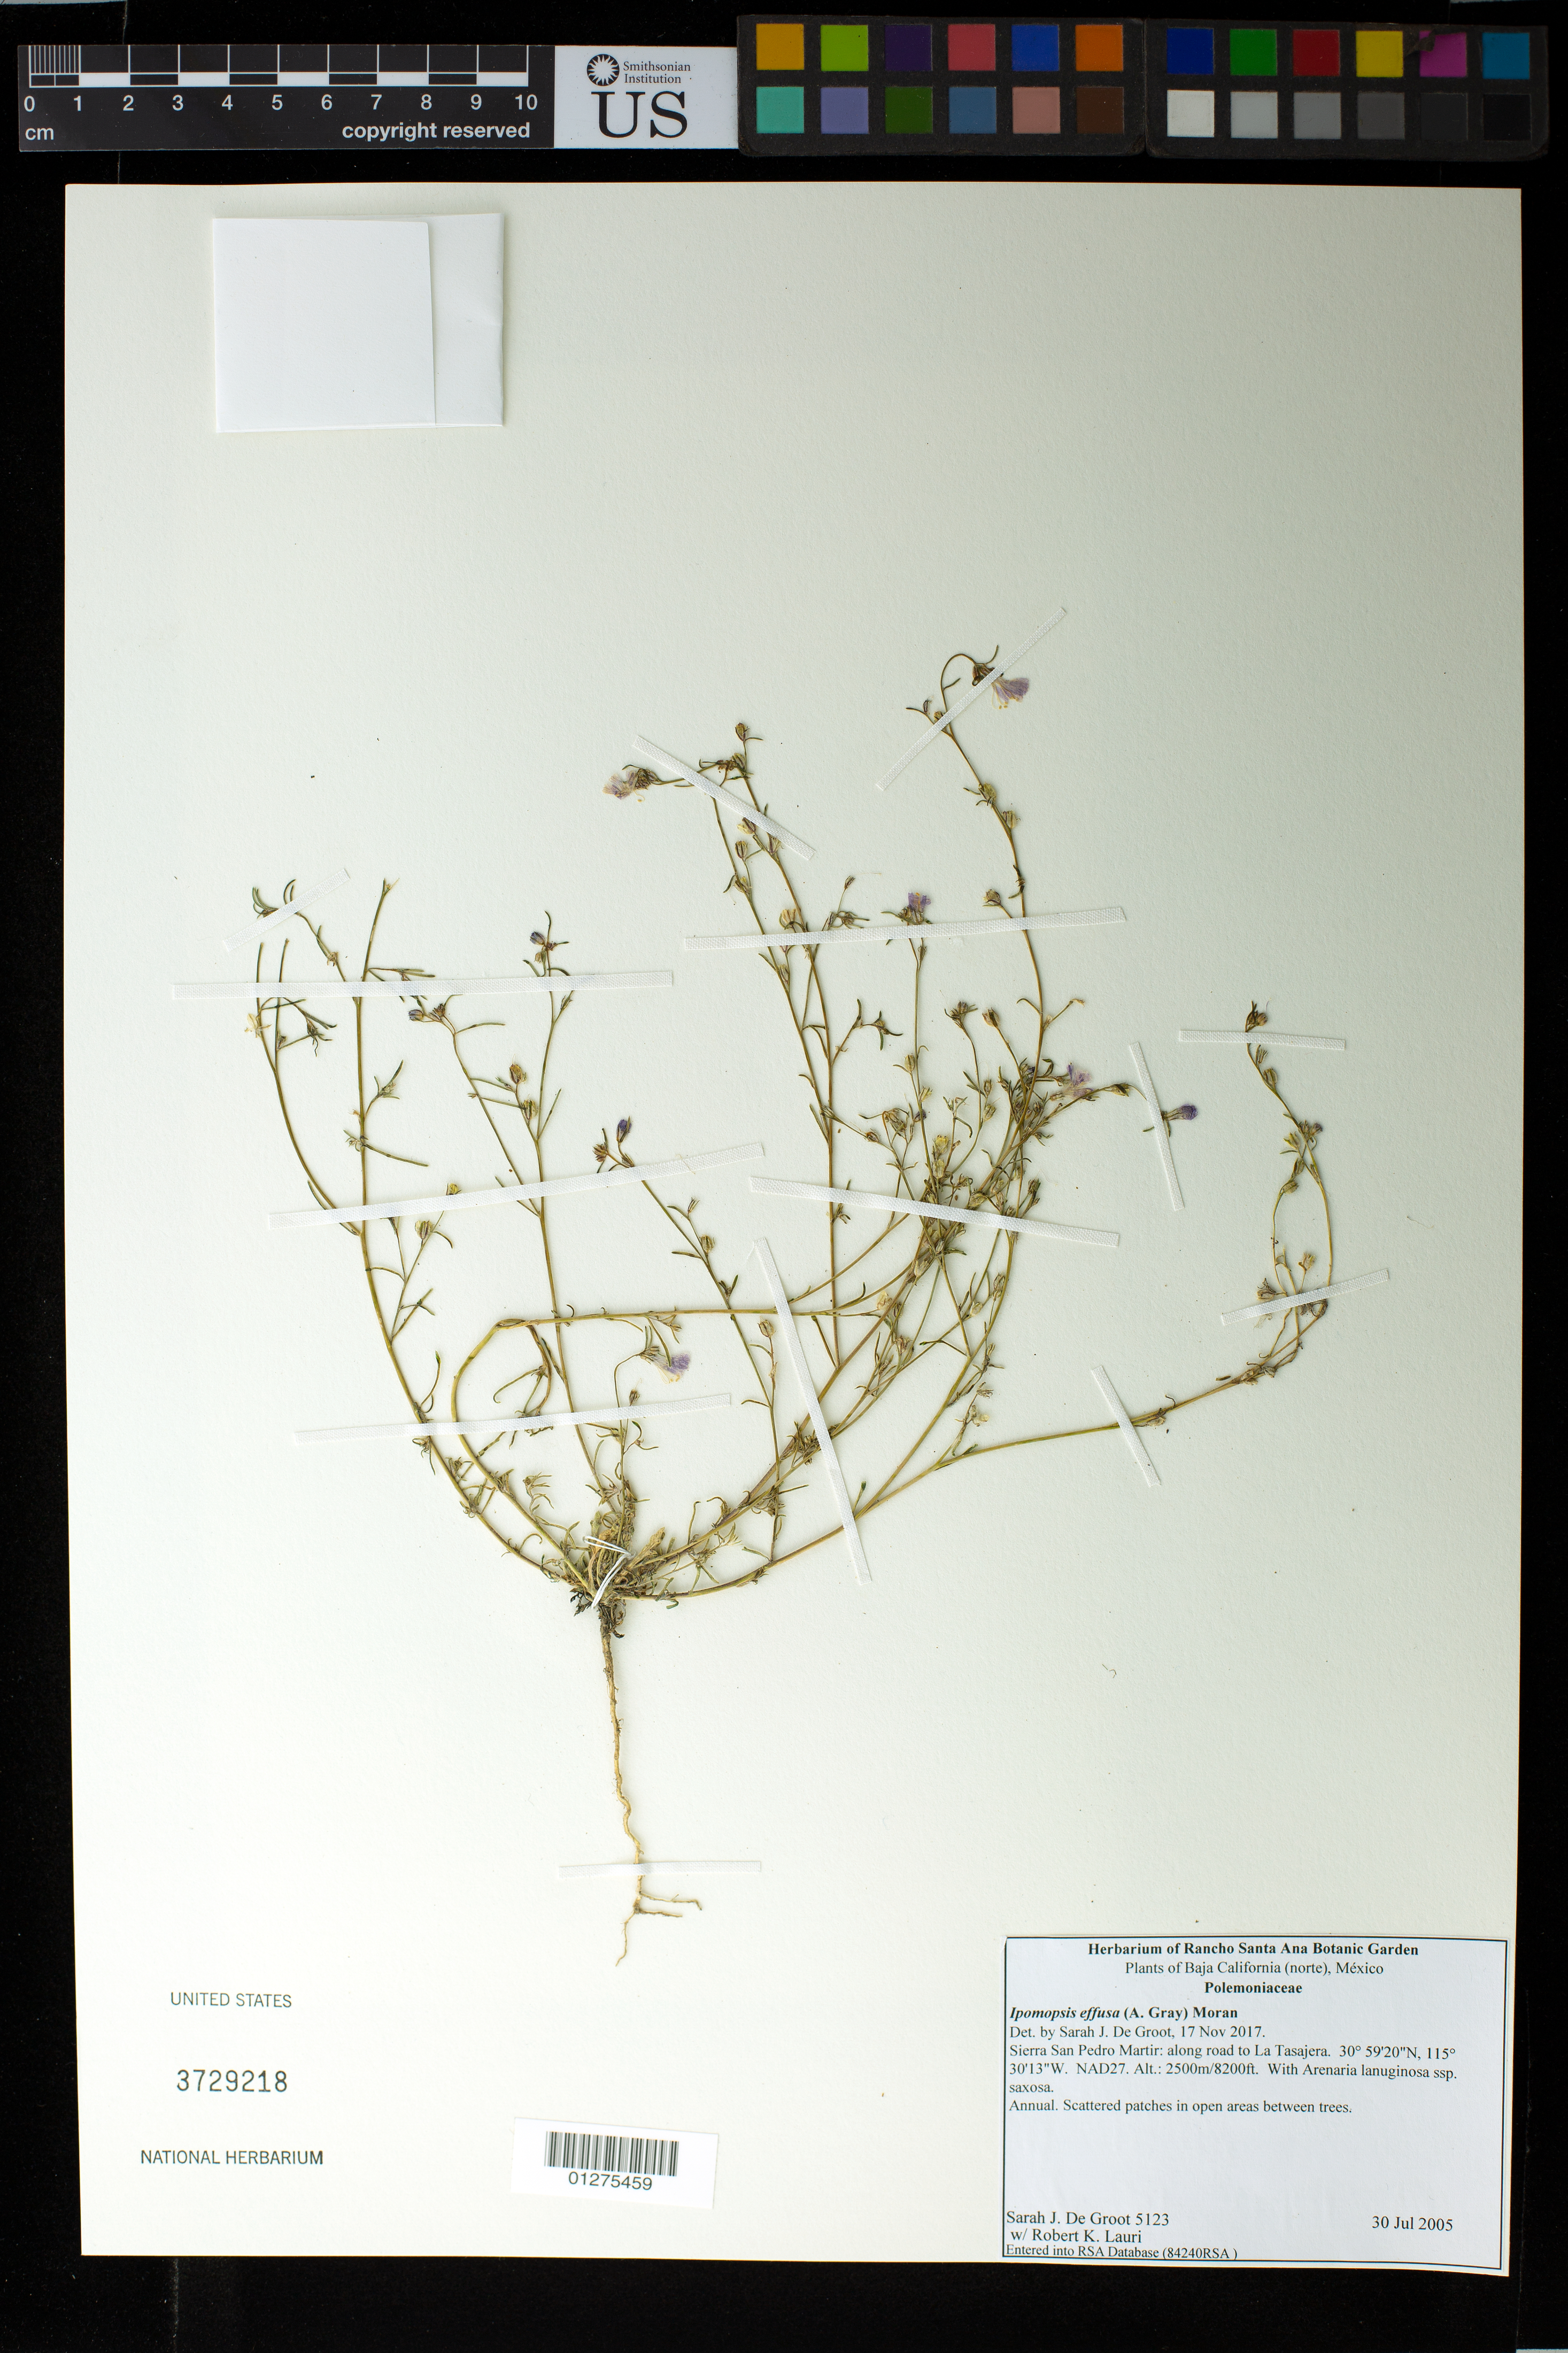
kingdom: Plantae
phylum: Tracheophyta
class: Magnoliopsida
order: Ericales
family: Polemoniaceae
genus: Ipomopsis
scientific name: Ipomopsis effusa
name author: (A. Gray) Moran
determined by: De Groot, Sarah J.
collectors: S. De Groot & R. Lauri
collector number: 5123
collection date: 2005-07-30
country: Mexico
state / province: Baja California Norte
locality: Sierra San Pedro Martir: along road to La Tasajera. NAD 27. With Arenaria lanuginosa ssp. saxosa.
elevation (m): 2500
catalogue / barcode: US 3729218